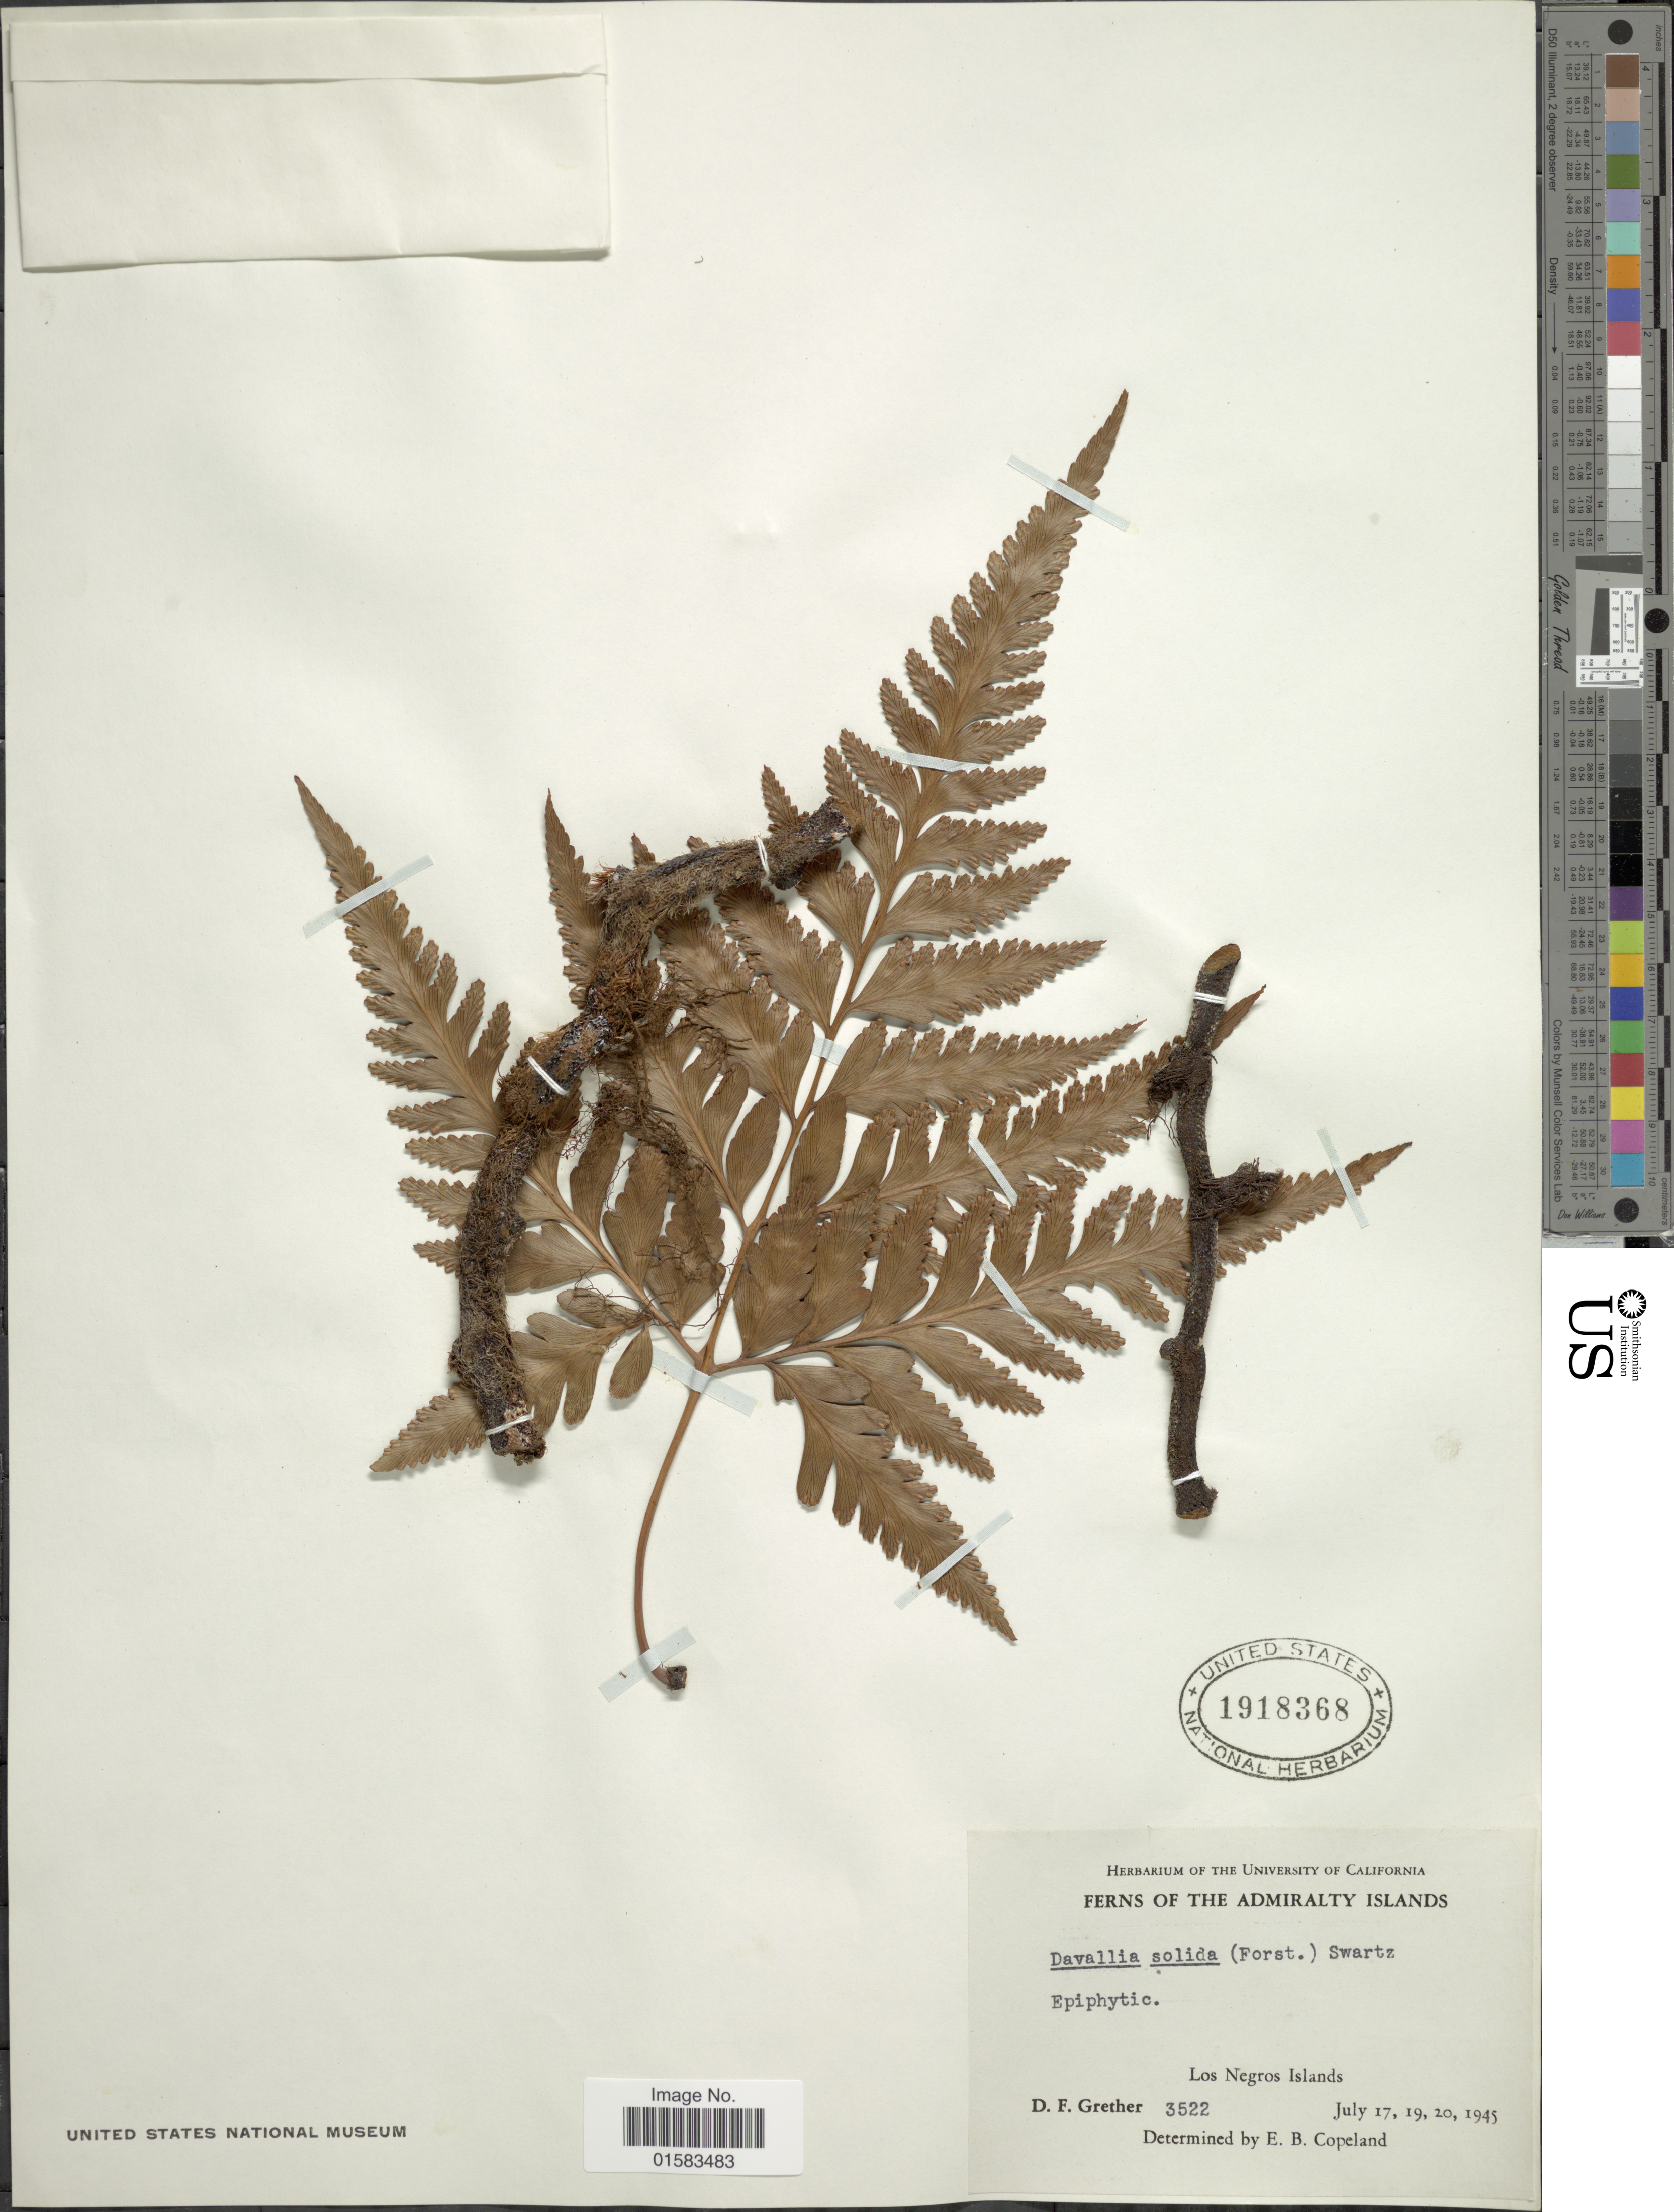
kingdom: Plantae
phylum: Tracheophyta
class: Polypodiopsida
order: Polypodiales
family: Davalliaceae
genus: Davallia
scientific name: Davallia solida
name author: (G. Forst.) Sw.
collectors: D. F. Grether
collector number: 3522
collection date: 1945-07-17/1945-07-20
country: Papua New Guinea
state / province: Manus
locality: Los Negros Island, The Admiralty Islands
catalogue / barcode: US 1918368